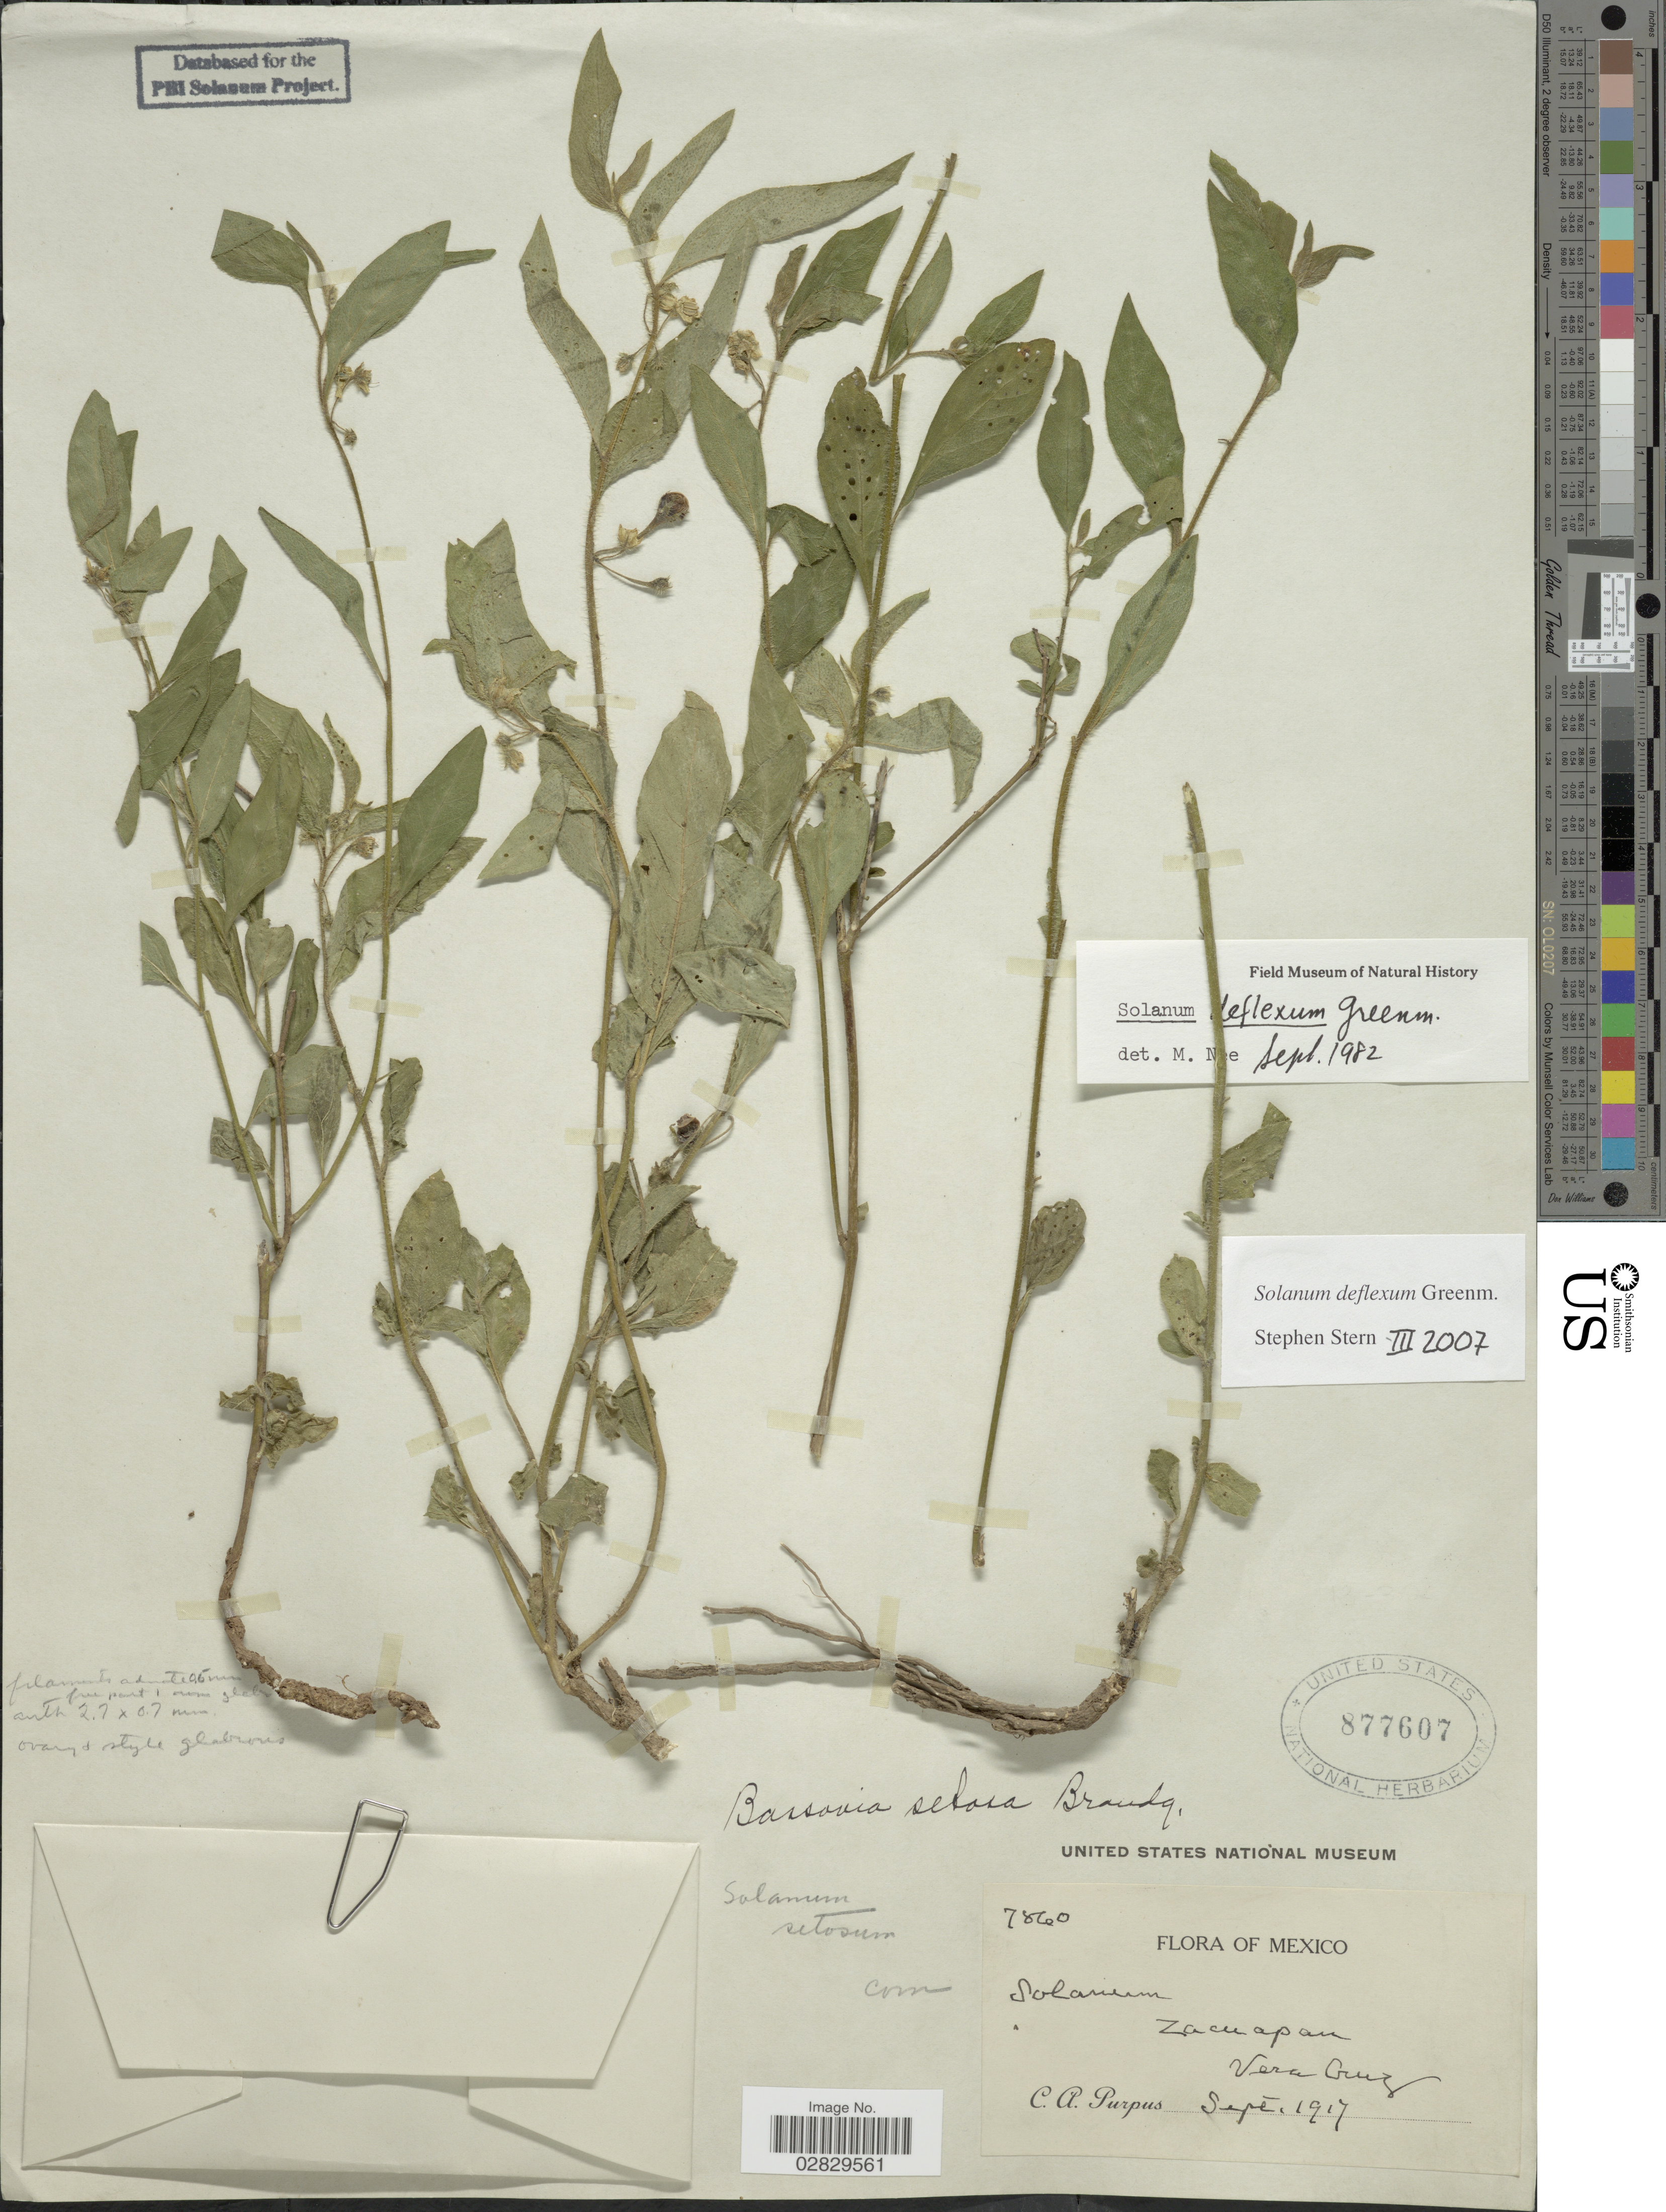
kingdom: Plantae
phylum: Tracheophyta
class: Magnoliopsida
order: Solanales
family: Solanaceae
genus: Solanum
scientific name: Solanum deflexum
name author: Greenm.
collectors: C. A. Purpus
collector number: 7860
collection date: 1917-09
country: Mexico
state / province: Veracruz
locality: Zacuapan. Vera Cruz.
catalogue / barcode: US 877607